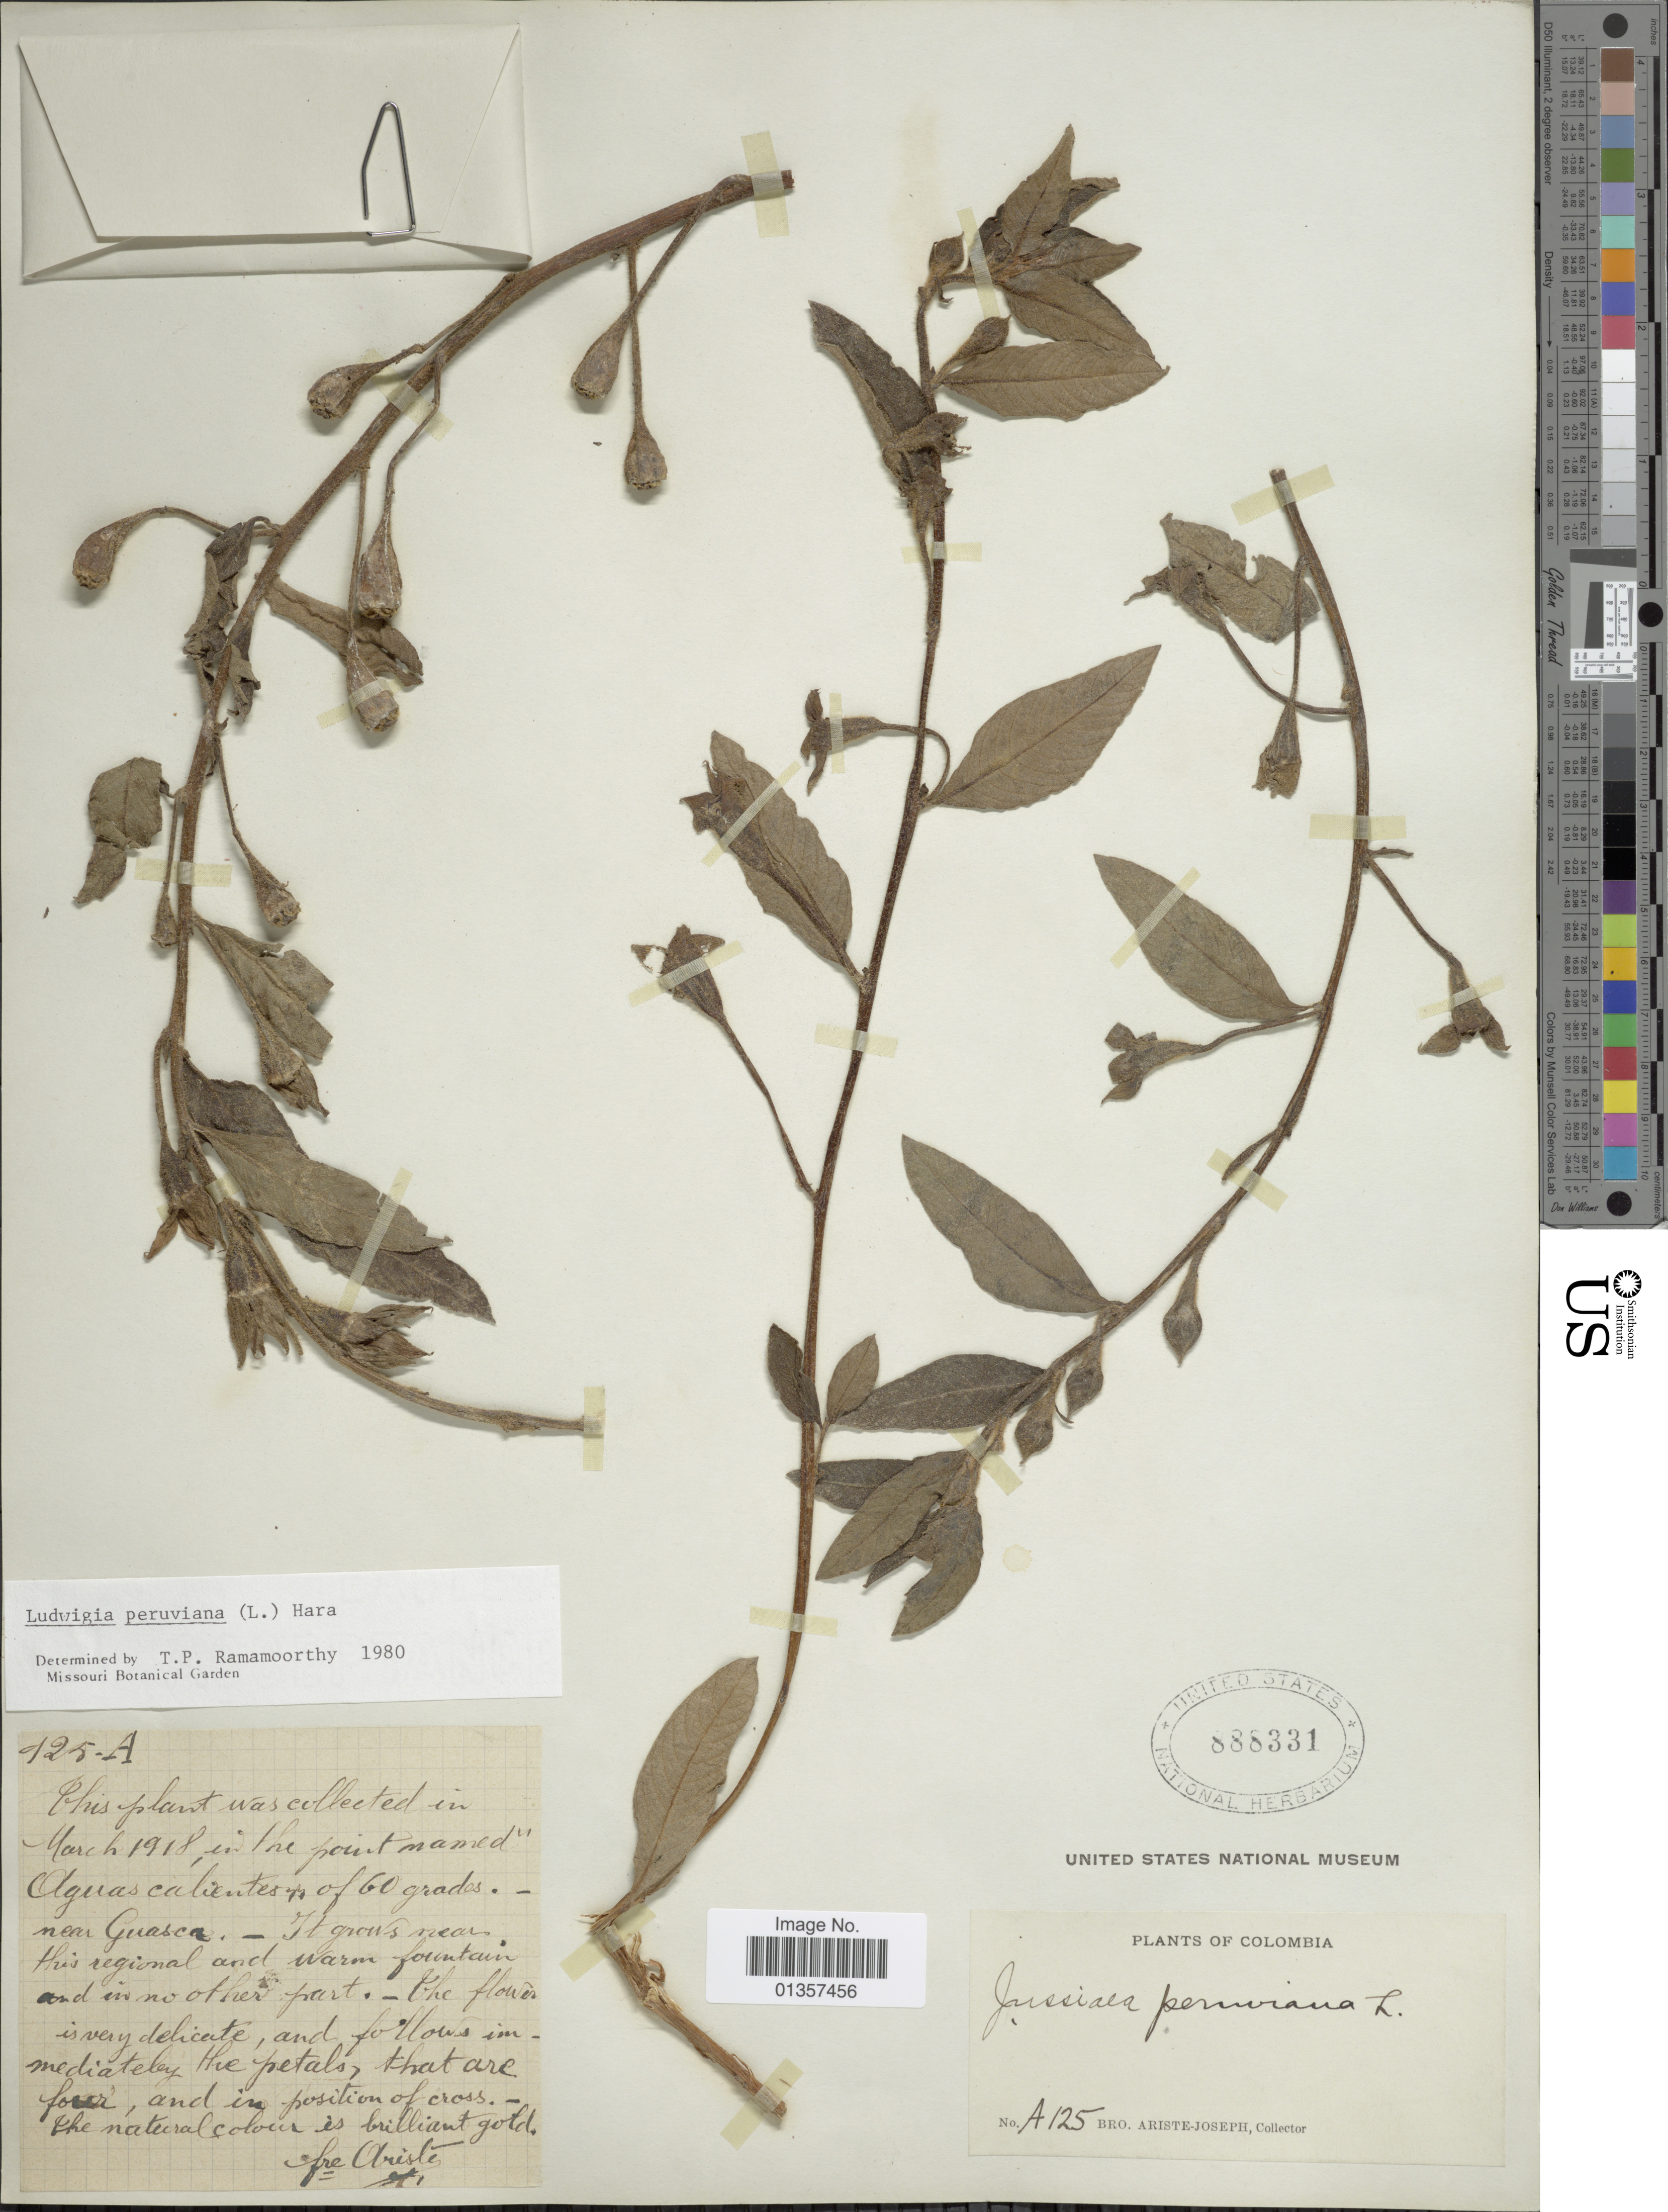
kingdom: Plantae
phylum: Tracheophyta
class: Magnoliopsida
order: Myrtales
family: Onagraceae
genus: Ludwigia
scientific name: Ludwigia peruviana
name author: (L.) H. Hara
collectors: Bro. Ariste-Joseph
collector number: A125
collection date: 1918-03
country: Colombia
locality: Aguascalientes of 60 grades near Guasca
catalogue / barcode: US 888331